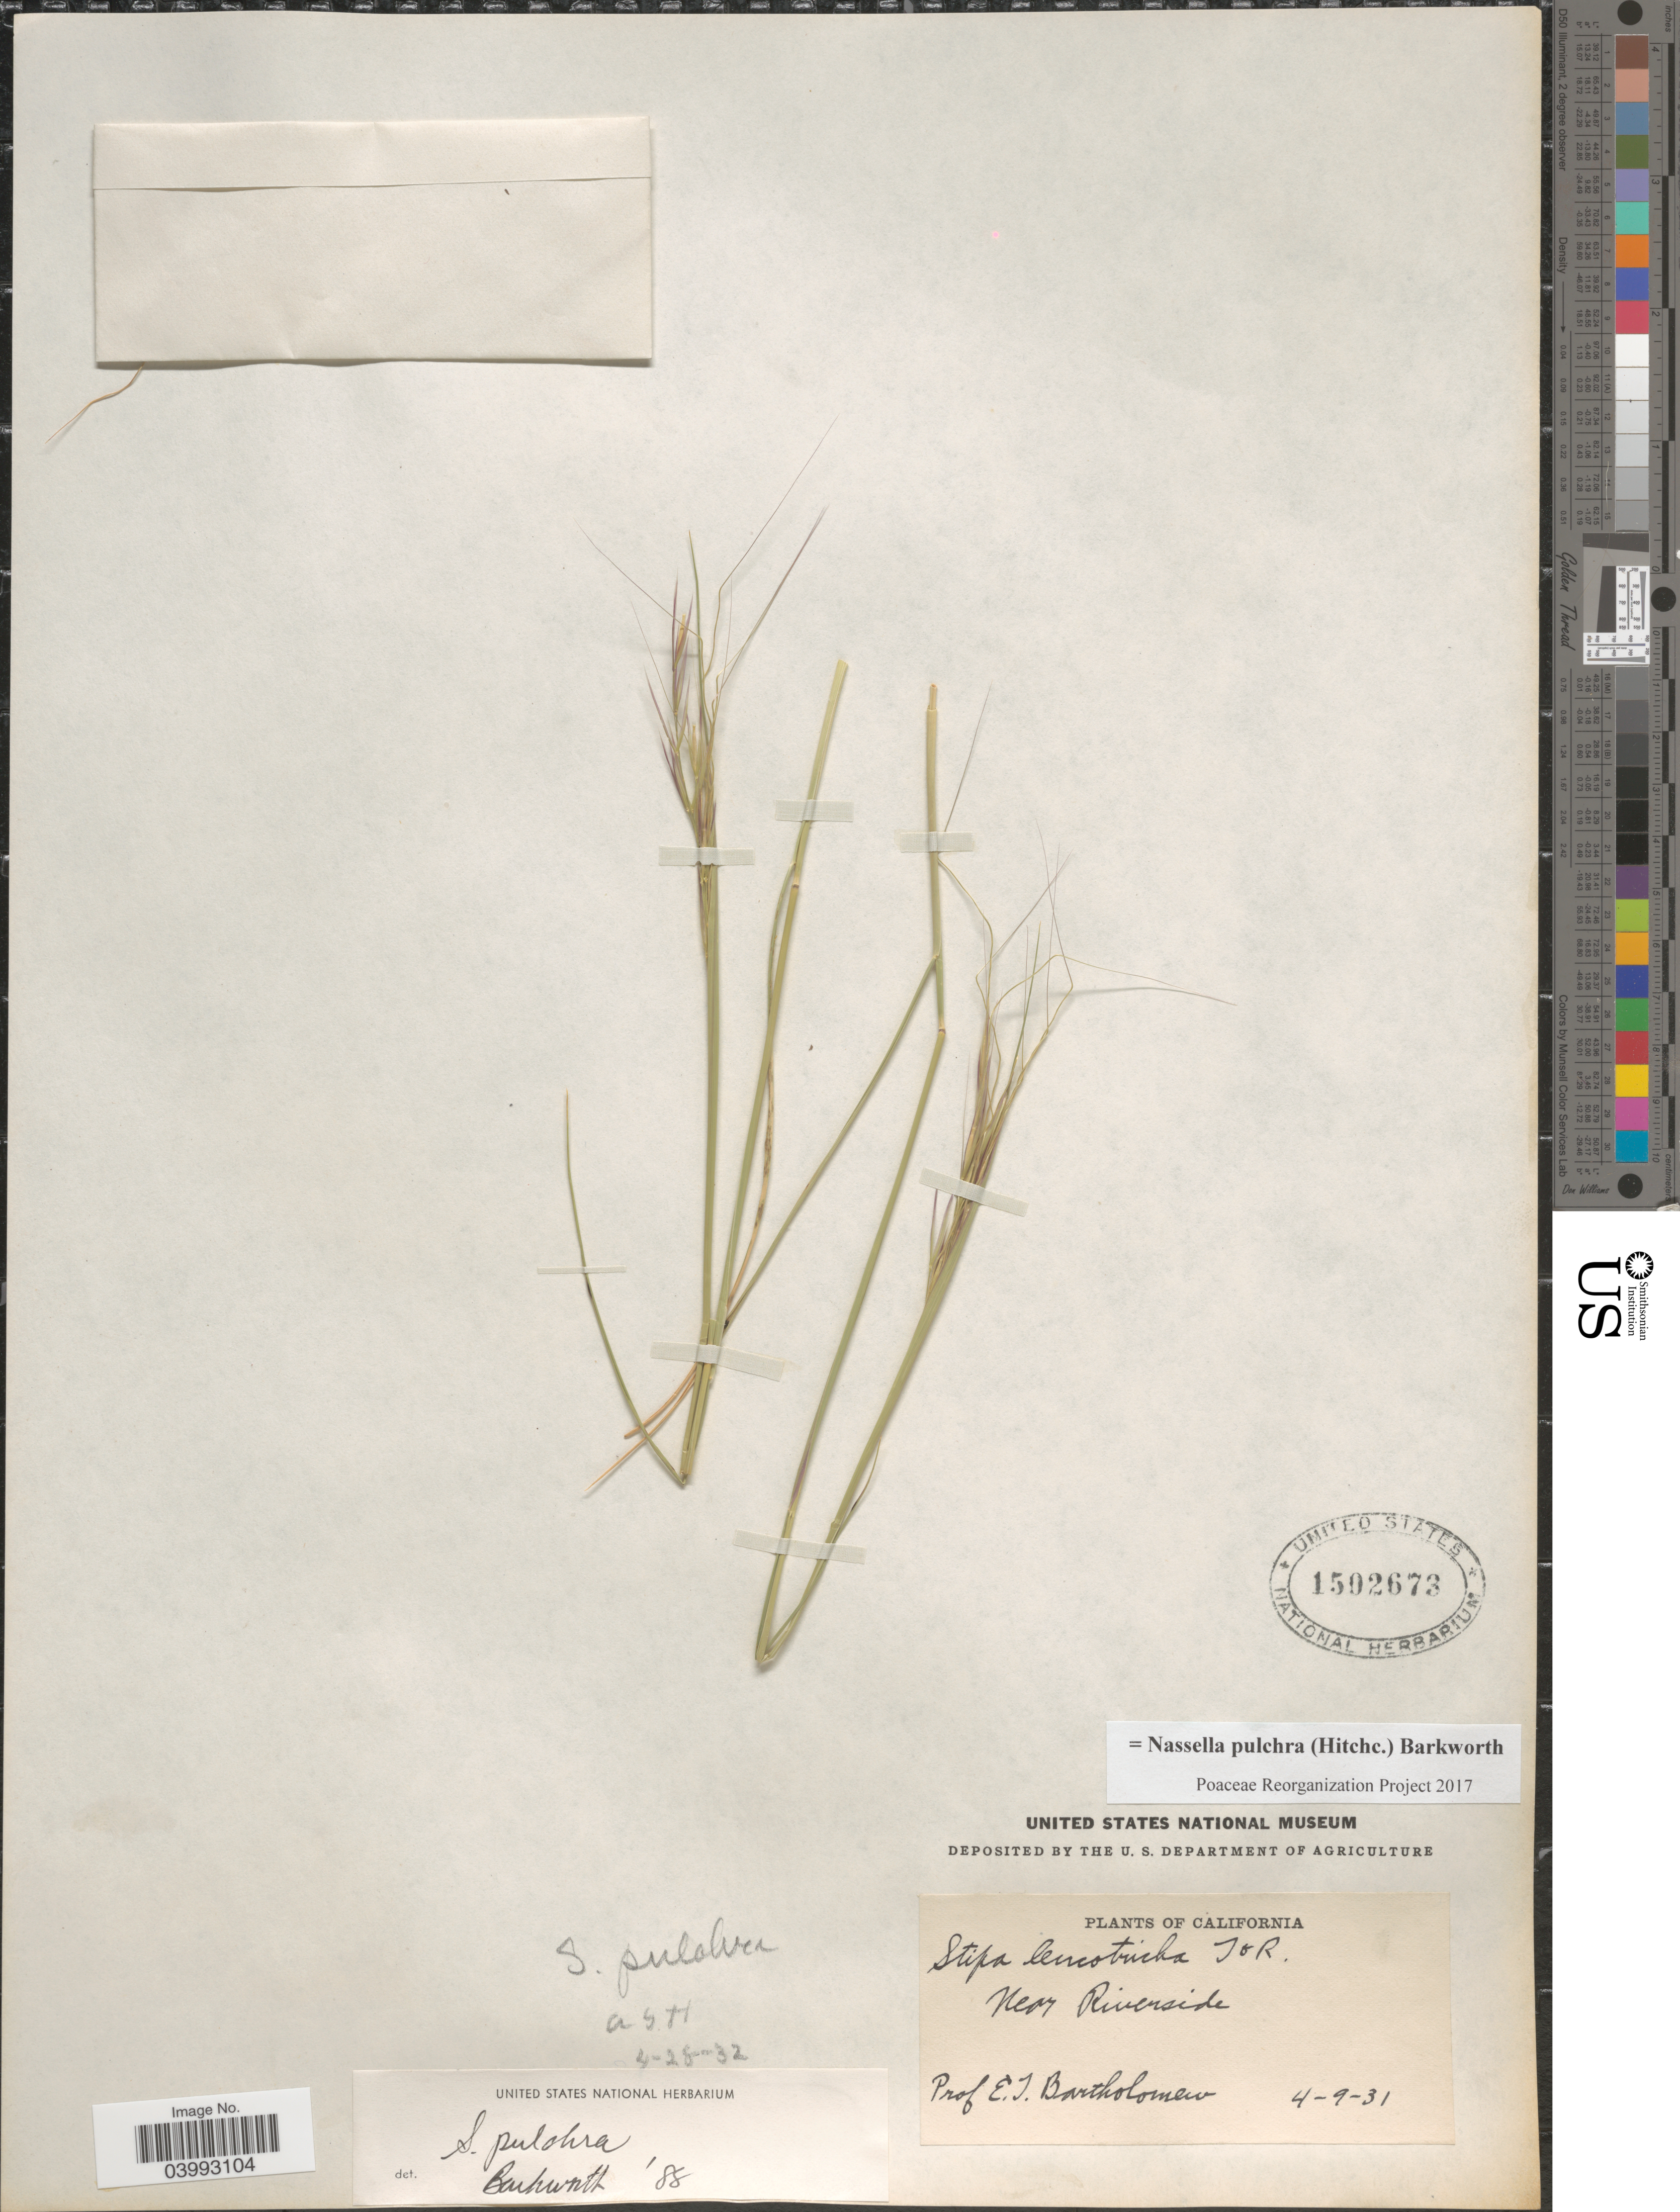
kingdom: Plantae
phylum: Tracheophyta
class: Liliopsida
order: Poales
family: Poaceae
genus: Nassella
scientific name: Nassella pulchra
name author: (Hitchc.) Barkworth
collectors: E. Bartholomew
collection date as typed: Transcribed d/m/y: 9/4/31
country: United States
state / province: California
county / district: Riverside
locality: Near Riverside.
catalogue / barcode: US 1502673